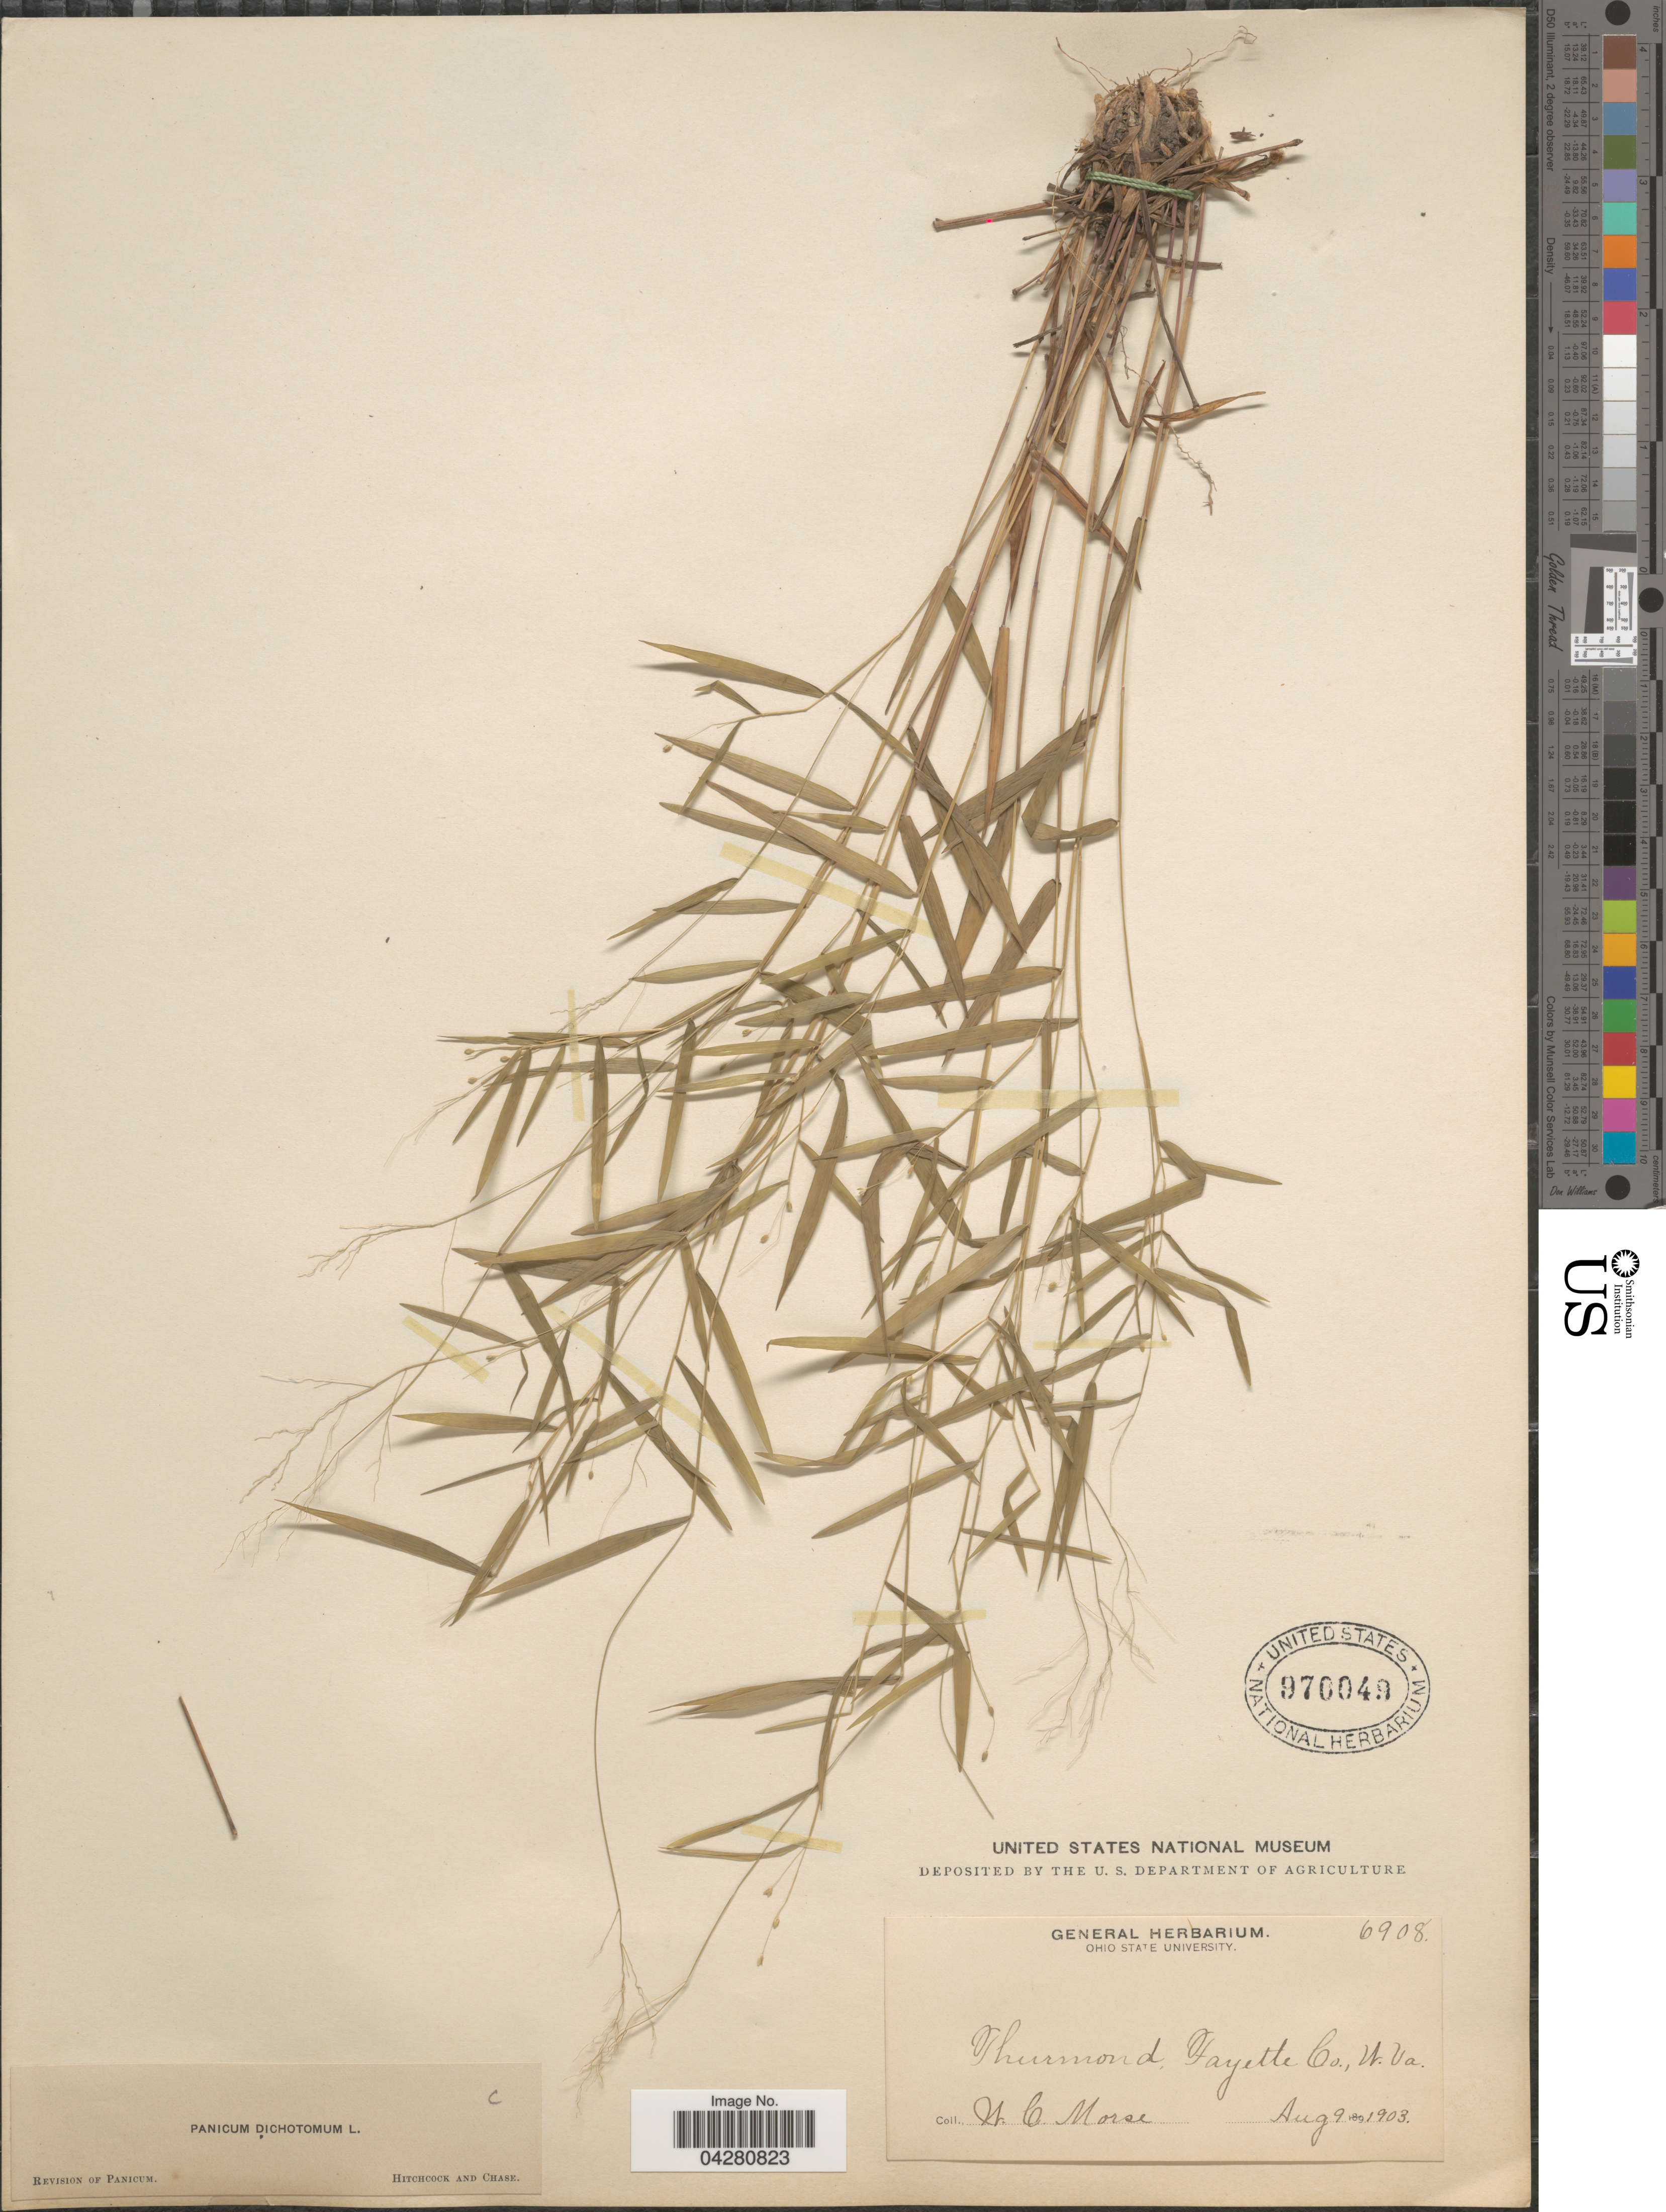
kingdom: Plantae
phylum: Tracheophyta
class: Liliopsida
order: Poales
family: Poaceae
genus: Dichanthelium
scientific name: Dichanthelium dichotomum var. dichotomum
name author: (L.) Gould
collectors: W. Morse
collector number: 6908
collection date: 1903-08-09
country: United States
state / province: West Virginia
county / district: Fayette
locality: Thurmond, Fayette Co.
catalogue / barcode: US 970049